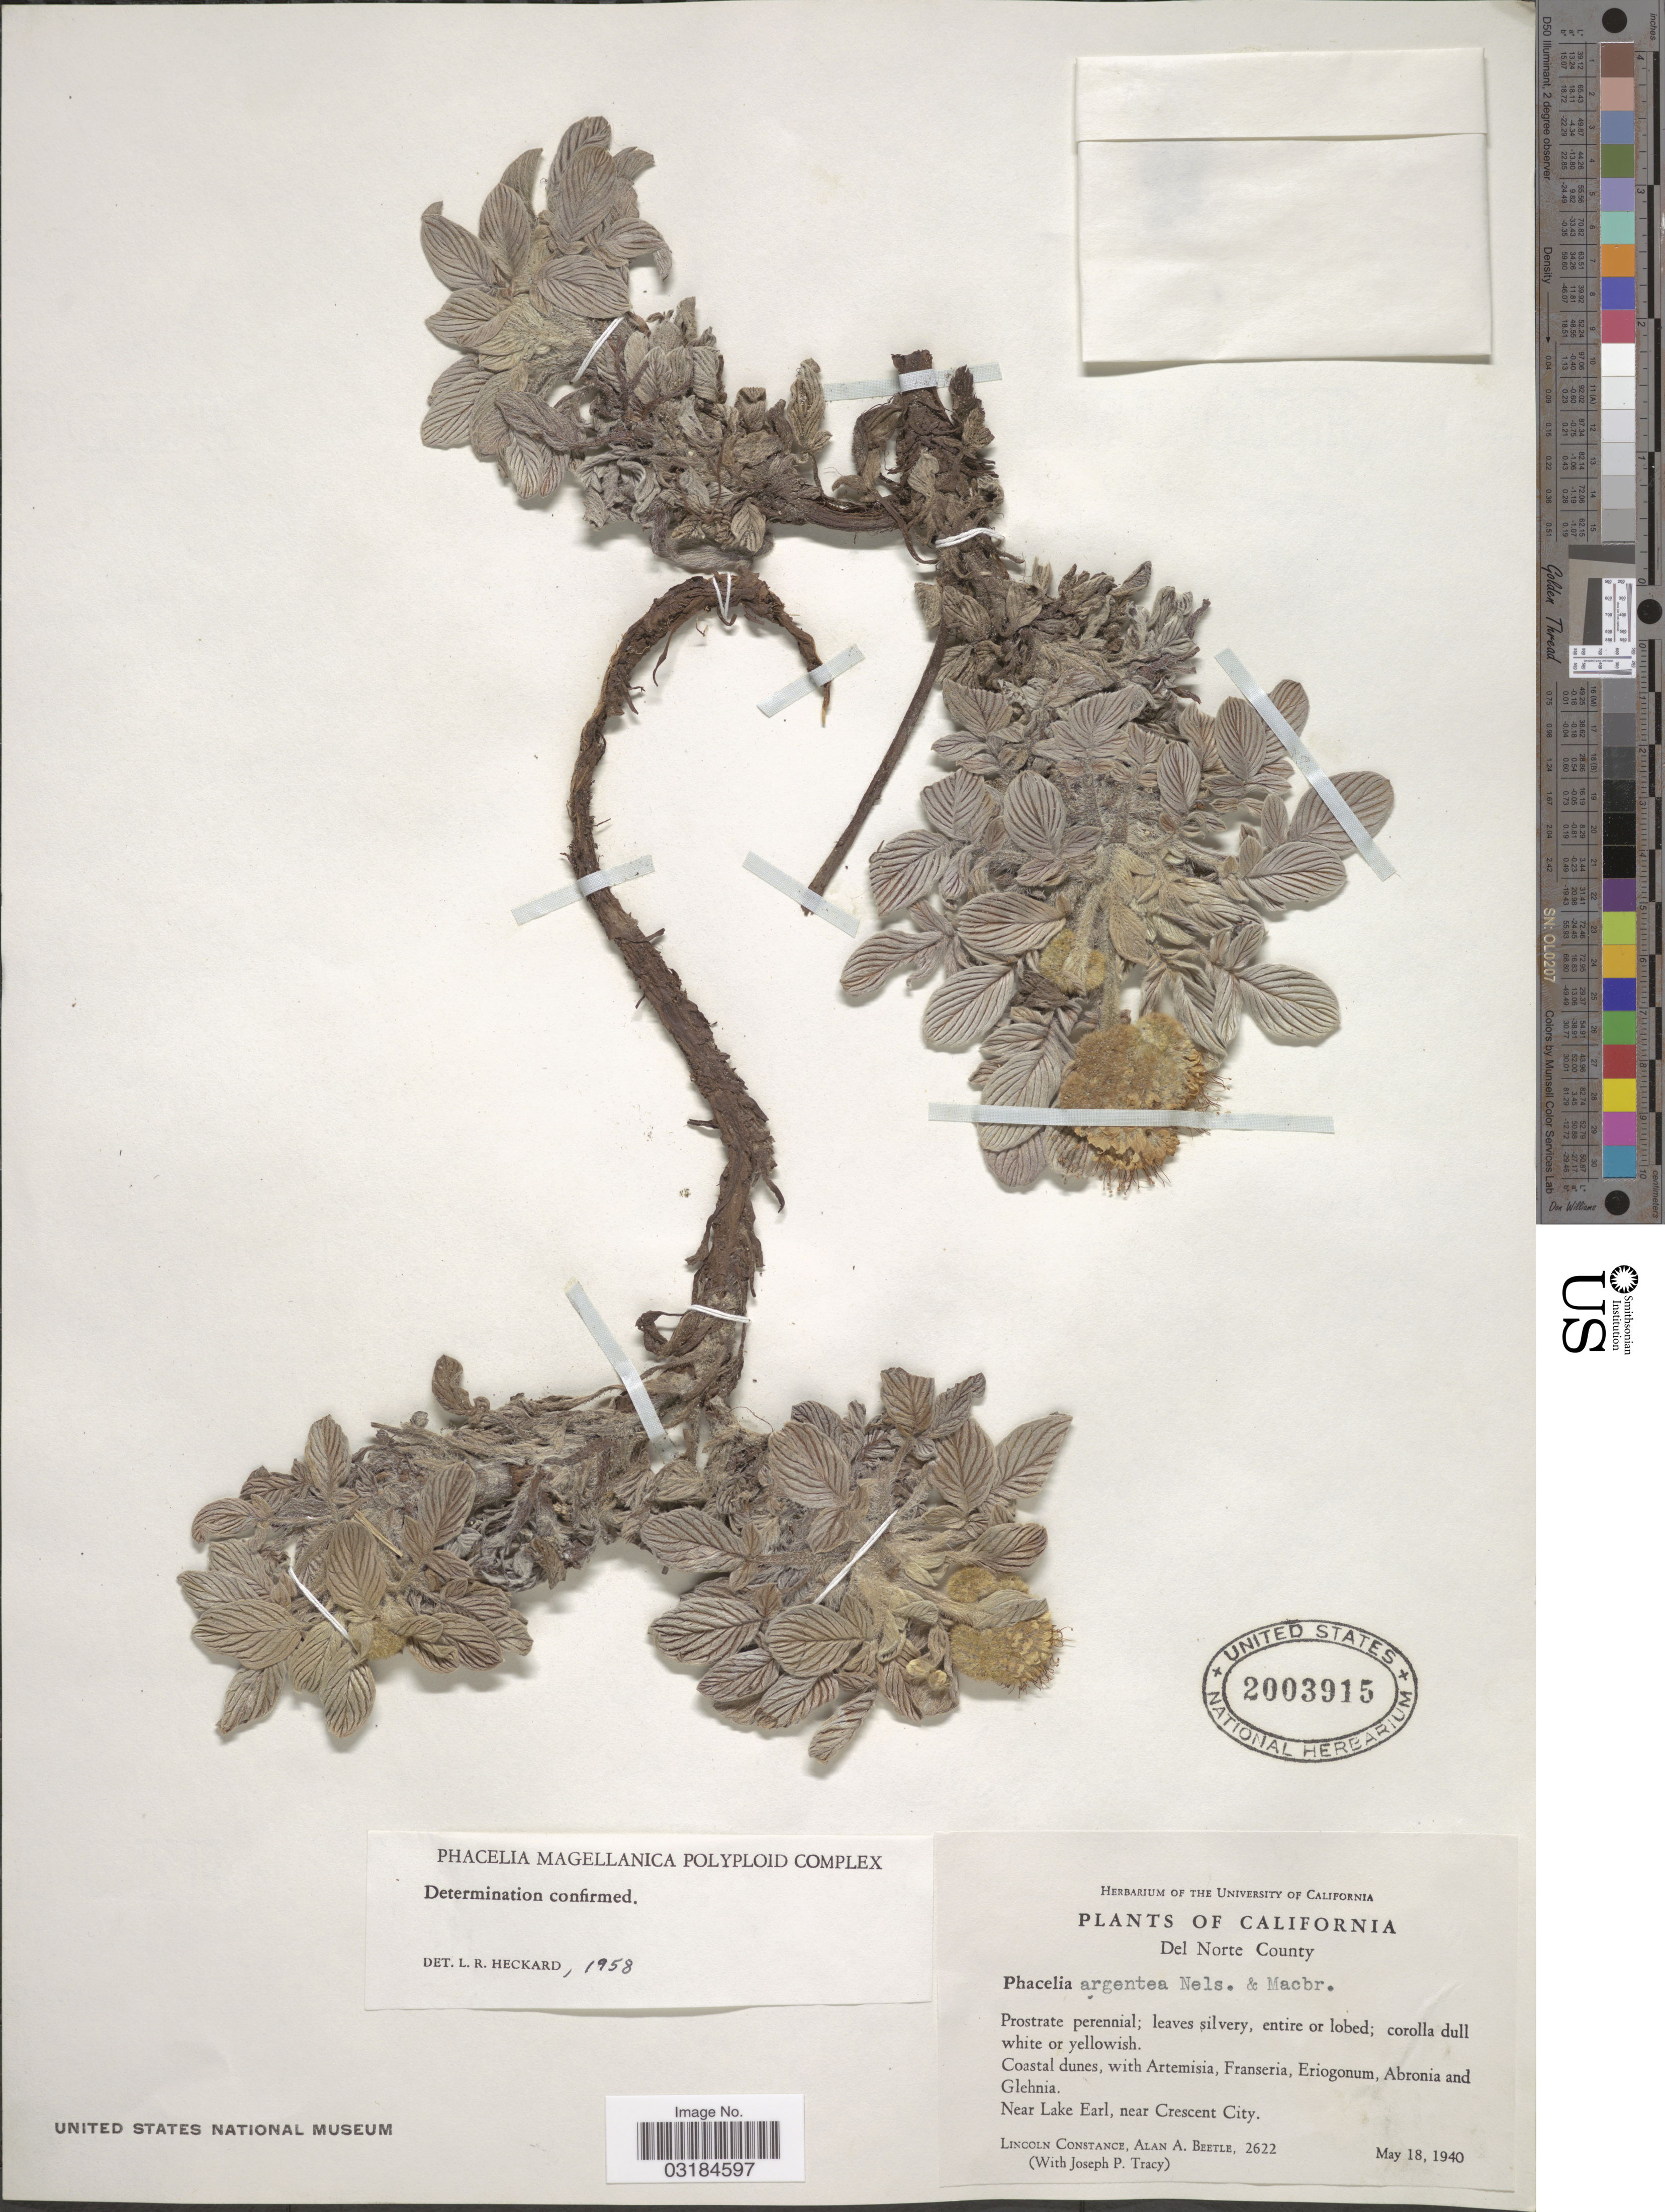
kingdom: Plantae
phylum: Tracheophyta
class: Magnoliopsida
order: Boraginales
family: Hydrophyllaceae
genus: Phacelia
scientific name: Phacelia argentea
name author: A. Nelson & J.F. Macbr.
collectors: L. Constance, A. A. Beetle & J. Tracy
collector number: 2622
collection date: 1940-05-18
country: United States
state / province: California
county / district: Del Norte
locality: Del Norte County. Near Lake Earl, near Crescent City.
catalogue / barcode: US 2003915